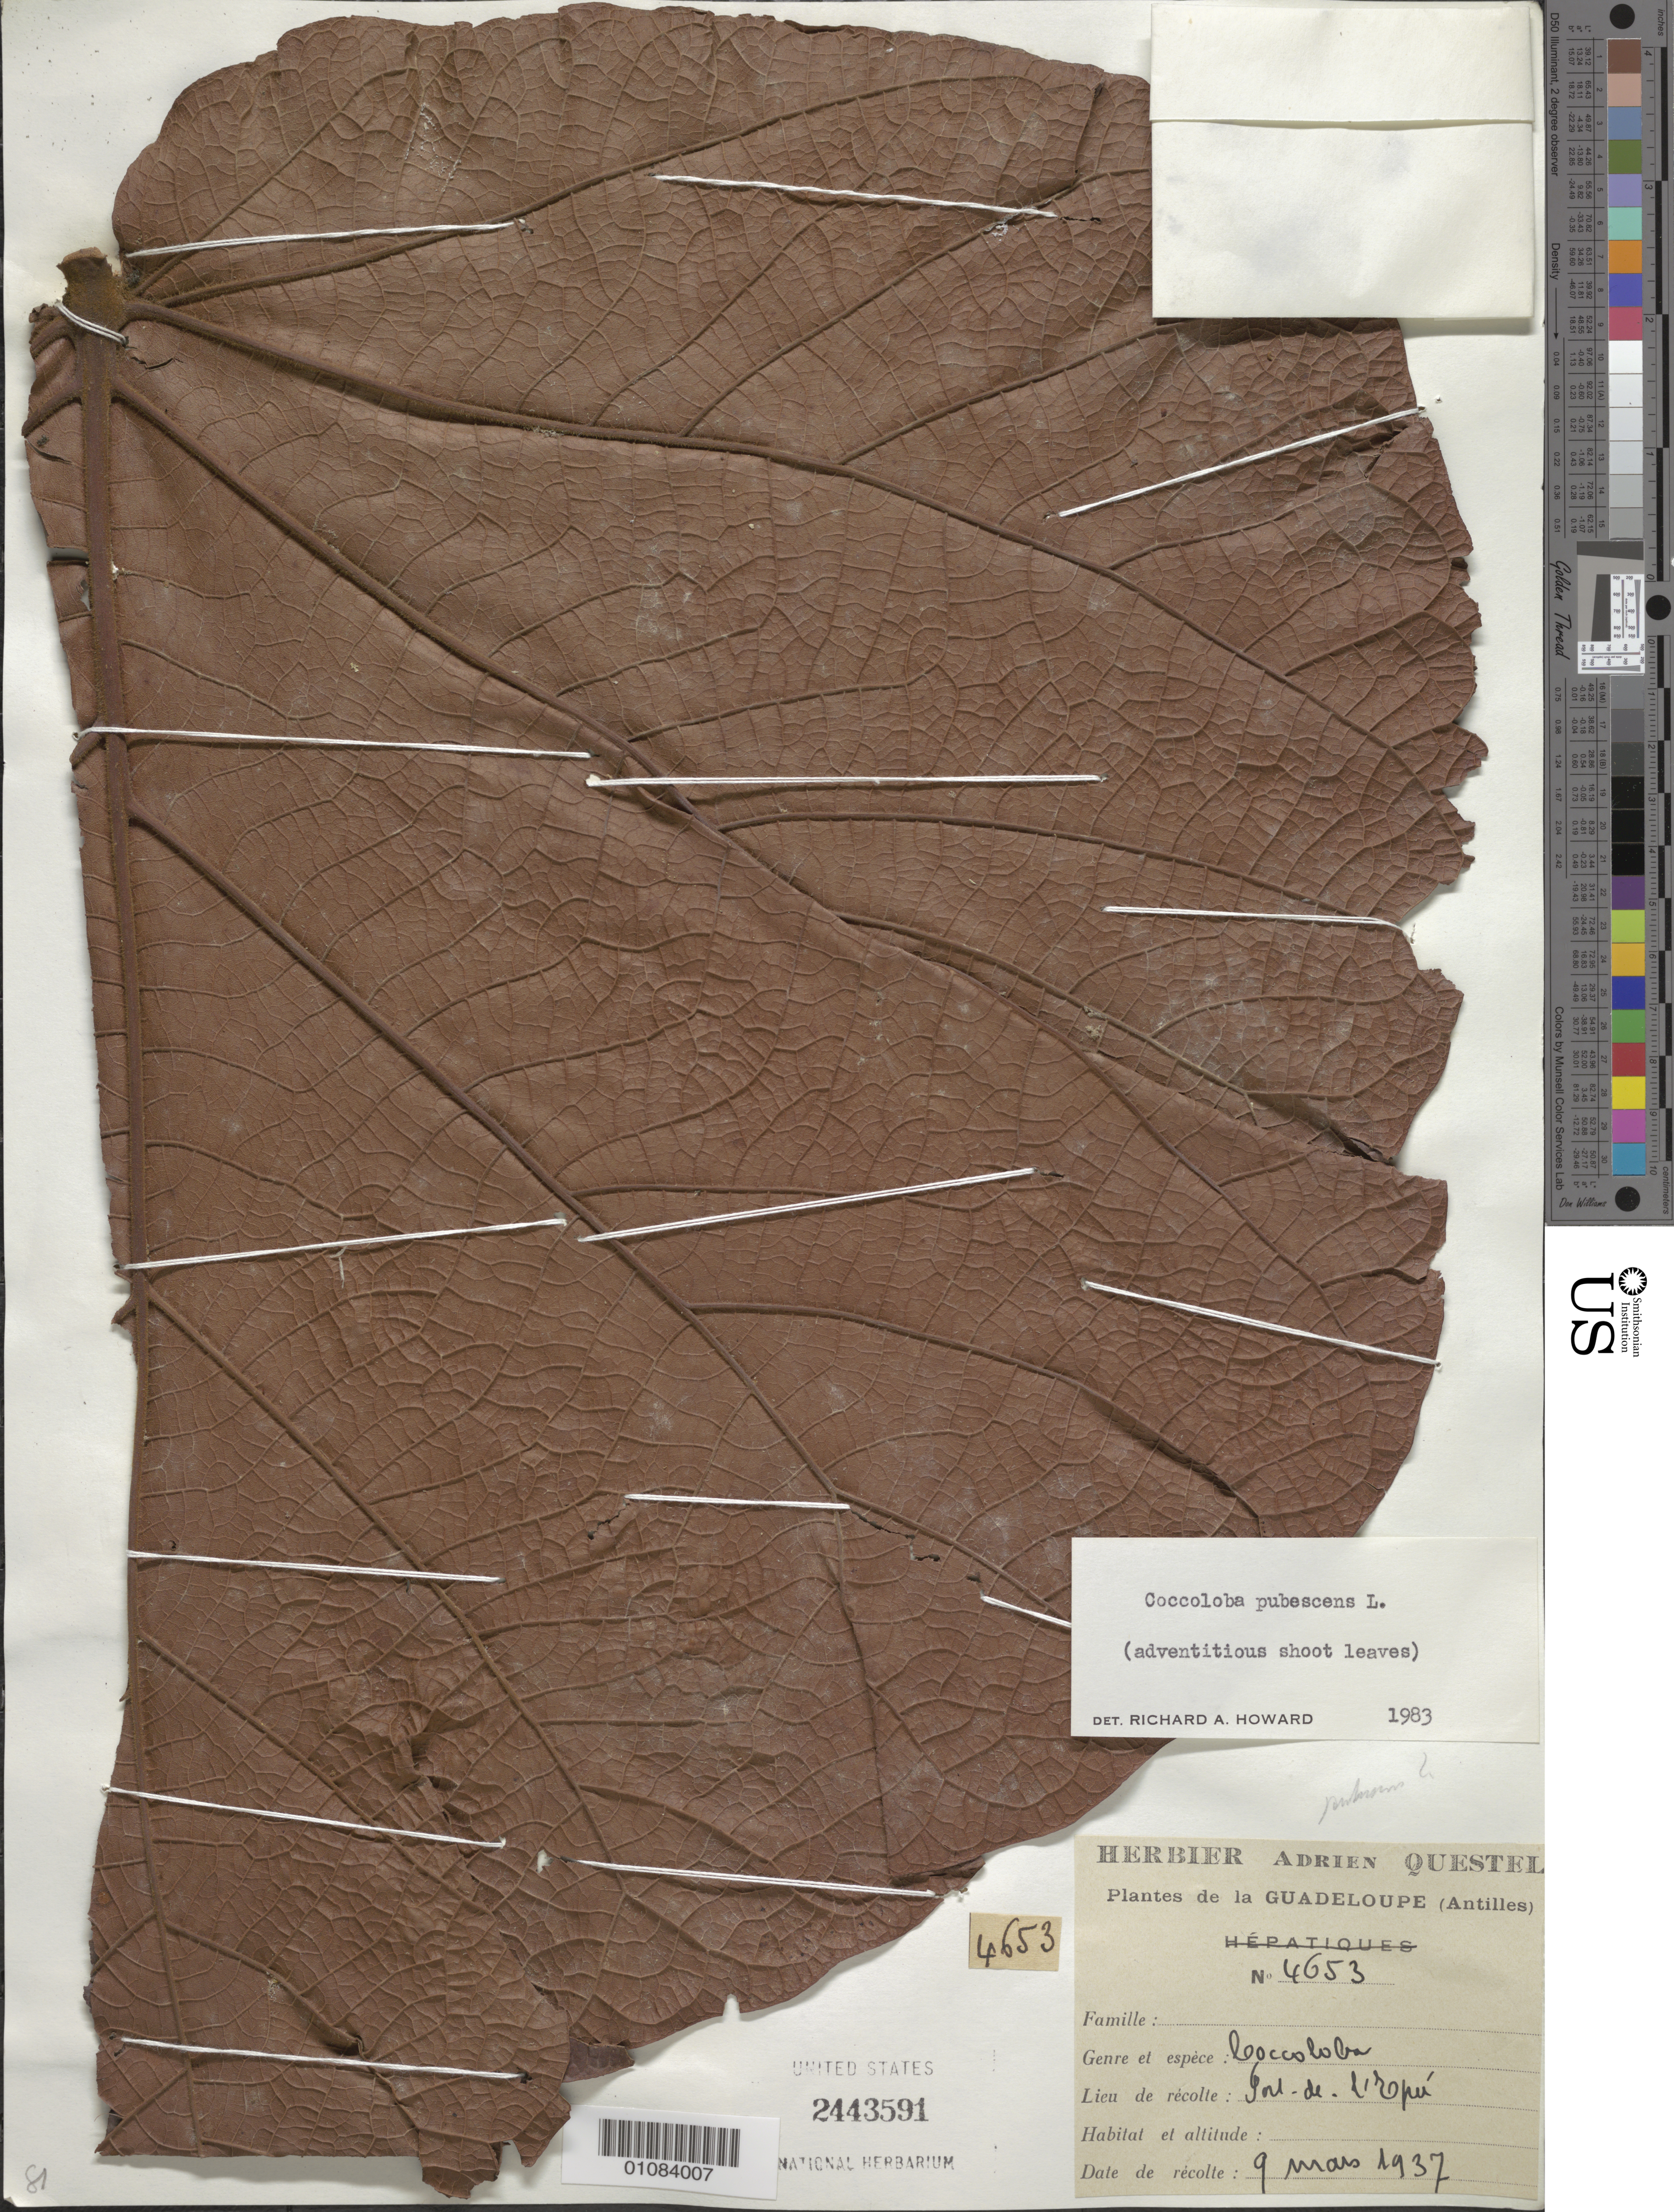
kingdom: Plantae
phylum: Tracheophyta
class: Magnoliopsida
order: Caryophyllales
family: Polygonaceae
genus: Coccoloba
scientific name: Coccoloba pubescens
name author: L.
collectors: A. Questel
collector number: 4653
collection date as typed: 09 Mar 1937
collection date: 1937-03-09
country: Guadeloupe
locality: Port d l'Epee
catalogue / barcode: US 2443591